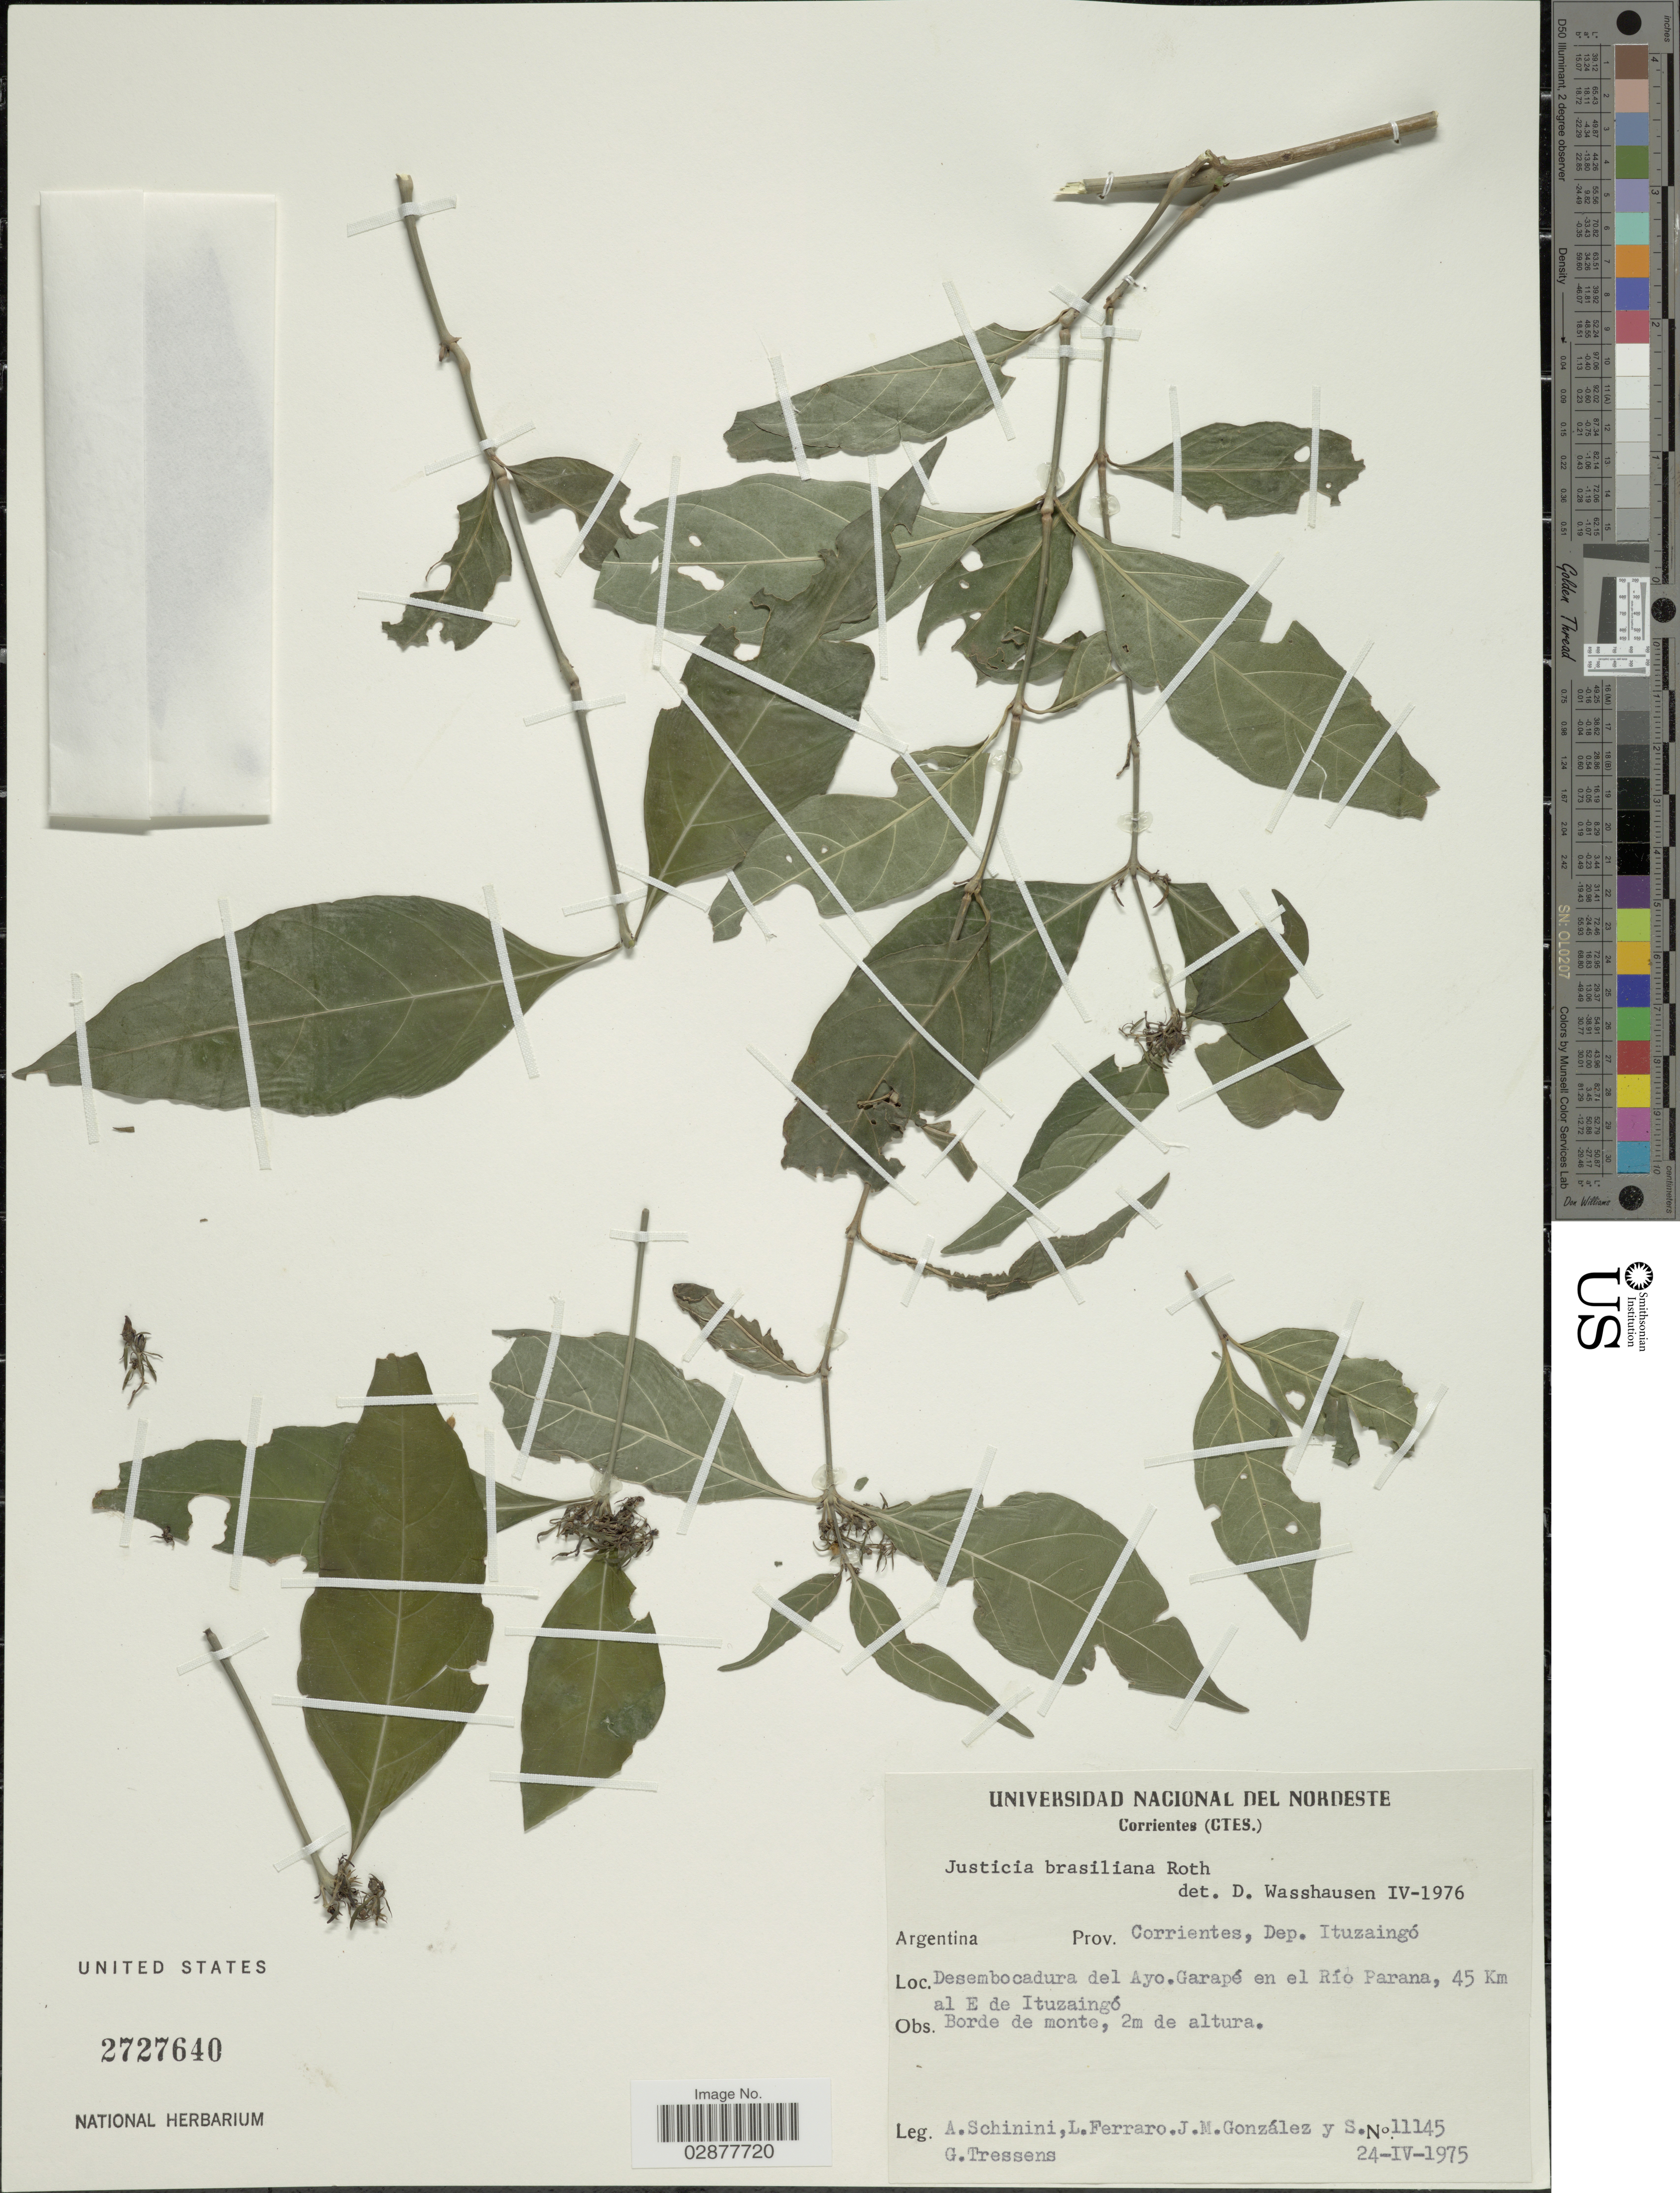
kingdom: Plantae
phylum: Tracheophyta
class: Magnoliopsida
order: Lamiales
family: Acanthaceae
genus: Justicia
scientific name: Justicia brasiliana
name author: Roth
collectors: A. Schinini, L. Ferraro, J. M. Gonzalez & S. Tressens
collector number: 11145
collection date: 1975-04-24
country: Argentina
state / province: Corrientes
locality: Prov. Corrientes. Dep. Ituzaingó. Desembocadura del Ayo. Garapé en el Río Parana, 45 Km al E de Ituzaingó.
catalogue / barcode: US 2727640